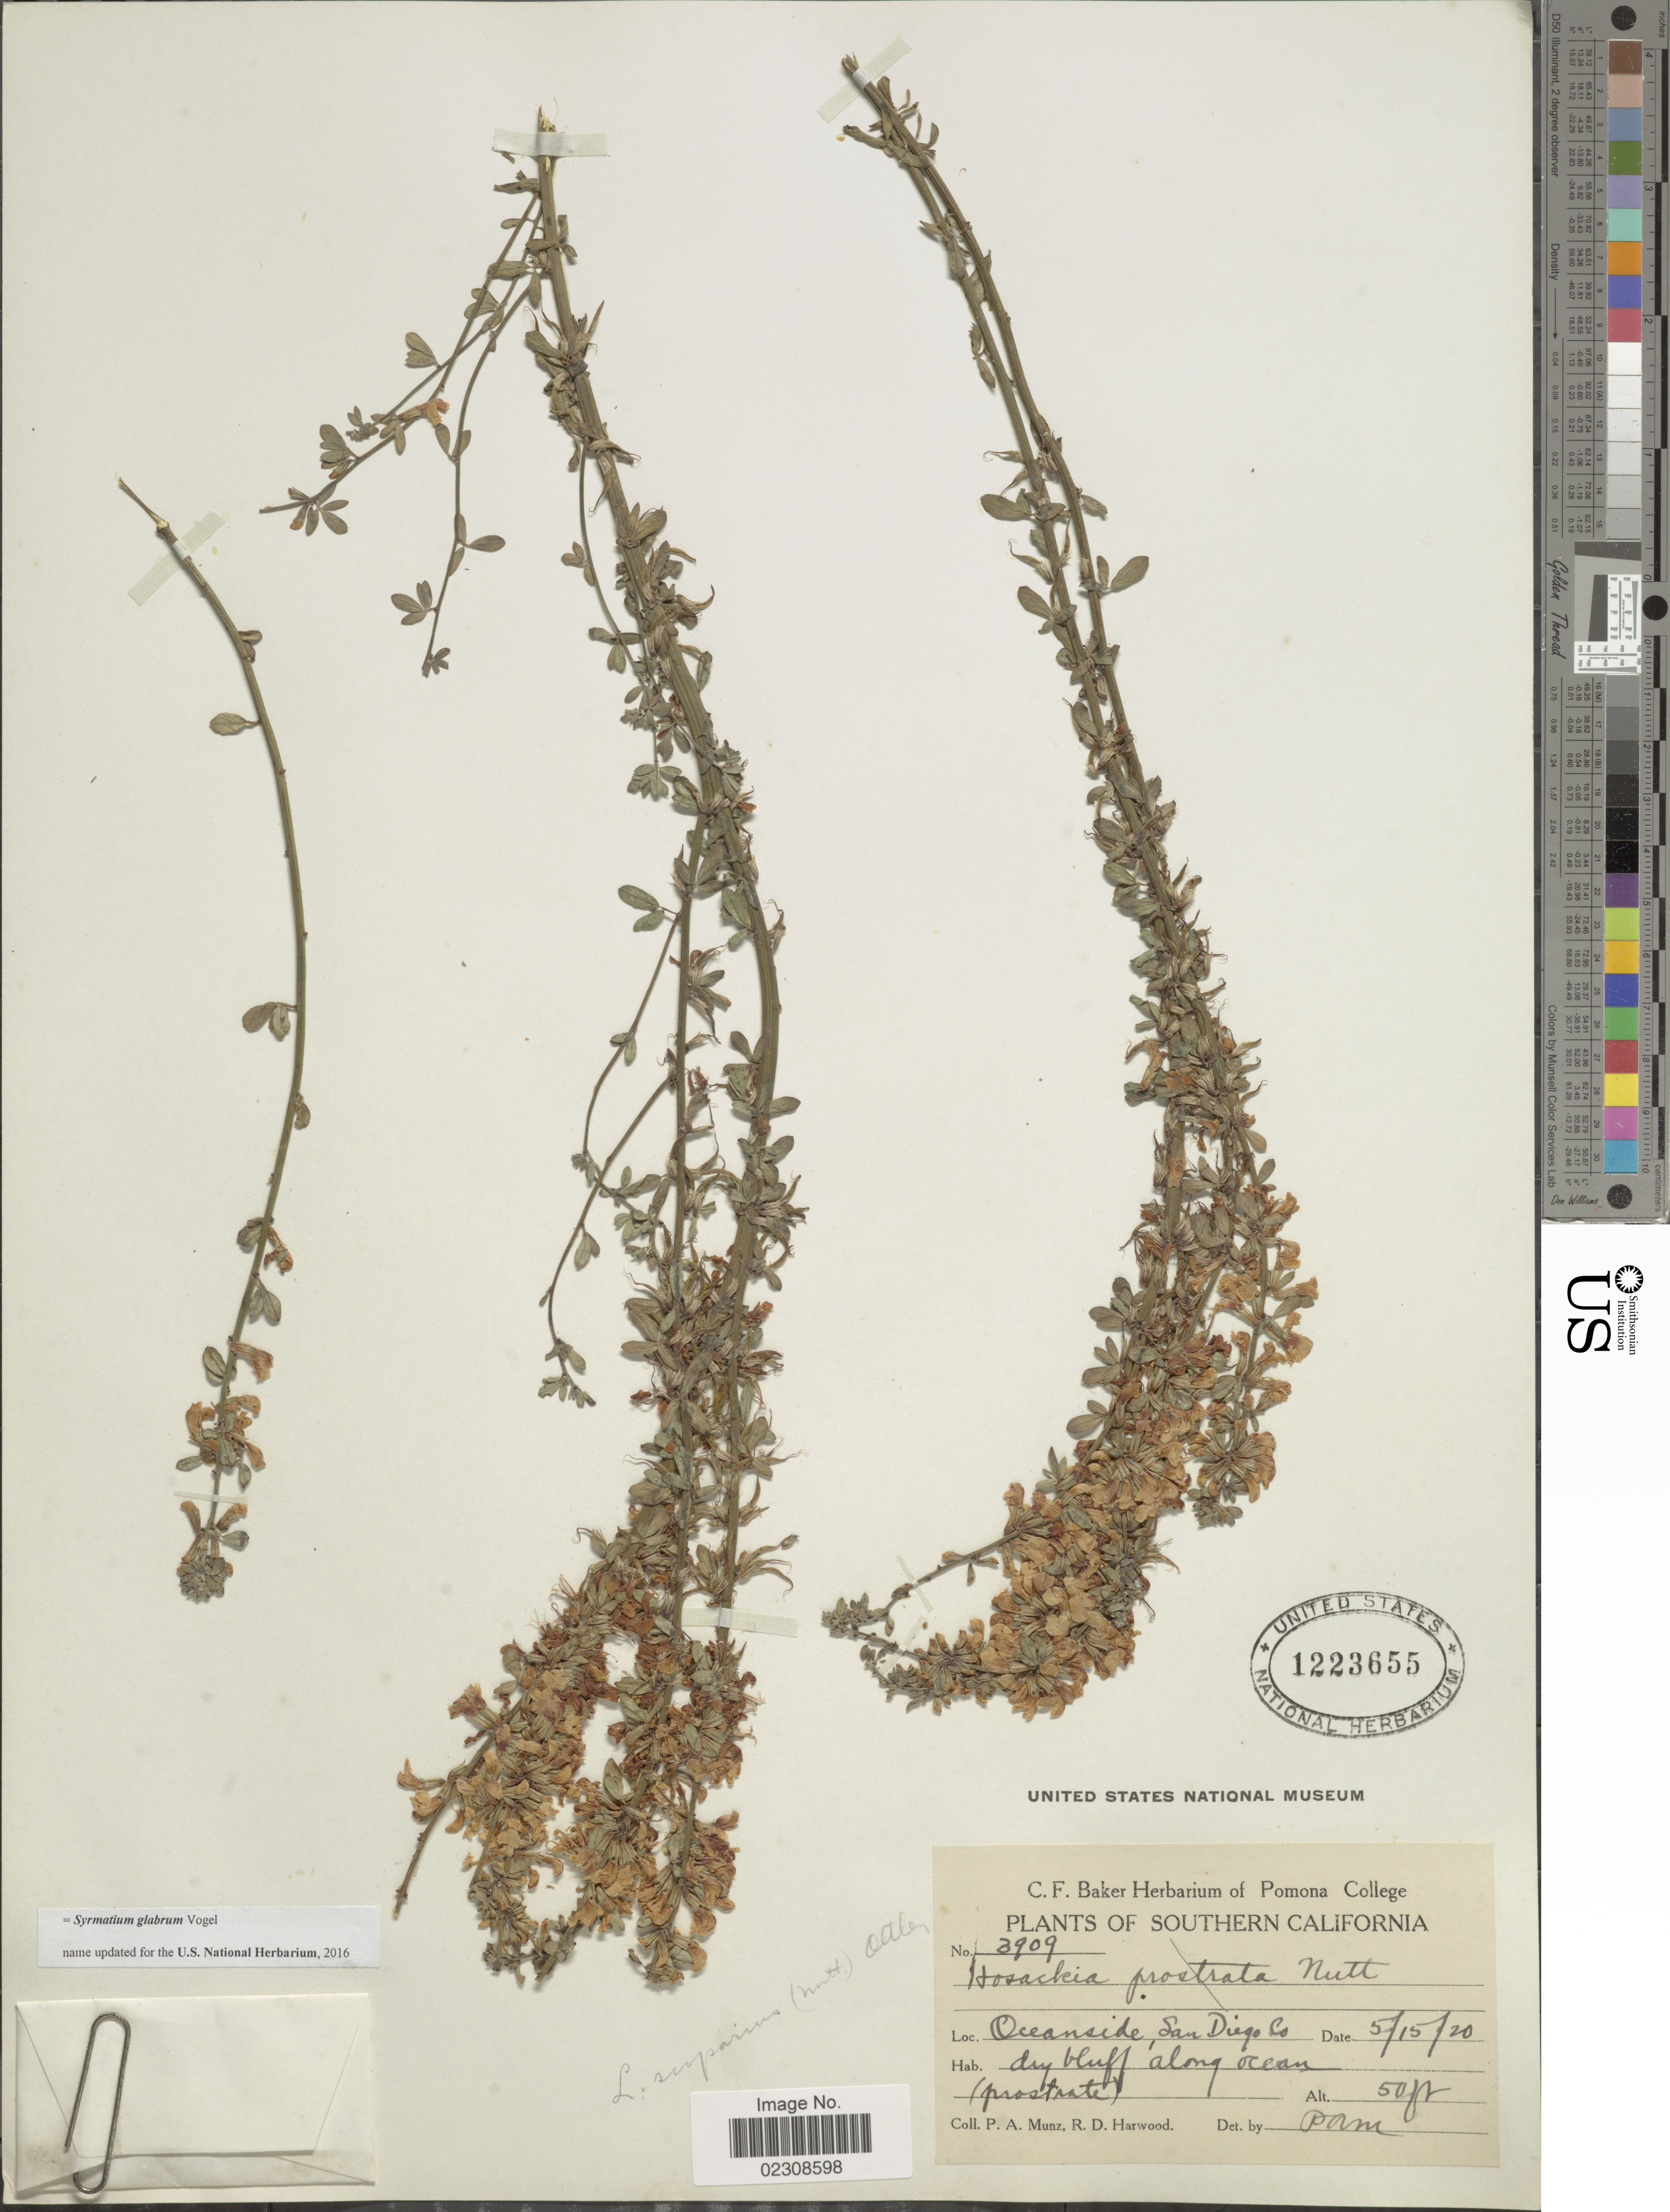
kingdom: Plantae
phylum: Tracheophyta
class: Magnoliopsida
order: Fabales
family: Fabaceae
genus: Syrmatium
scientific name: Syrmatium glabrum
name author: Vogel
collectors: P. A. Munz & R. Harwood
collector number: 3909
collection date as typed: Transcribed d/m/y: 15/5/20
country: United States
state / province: California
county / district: San Diego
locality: Southern California. Oceanside, San Diego Co.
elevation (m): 15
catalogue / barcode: US 1223655